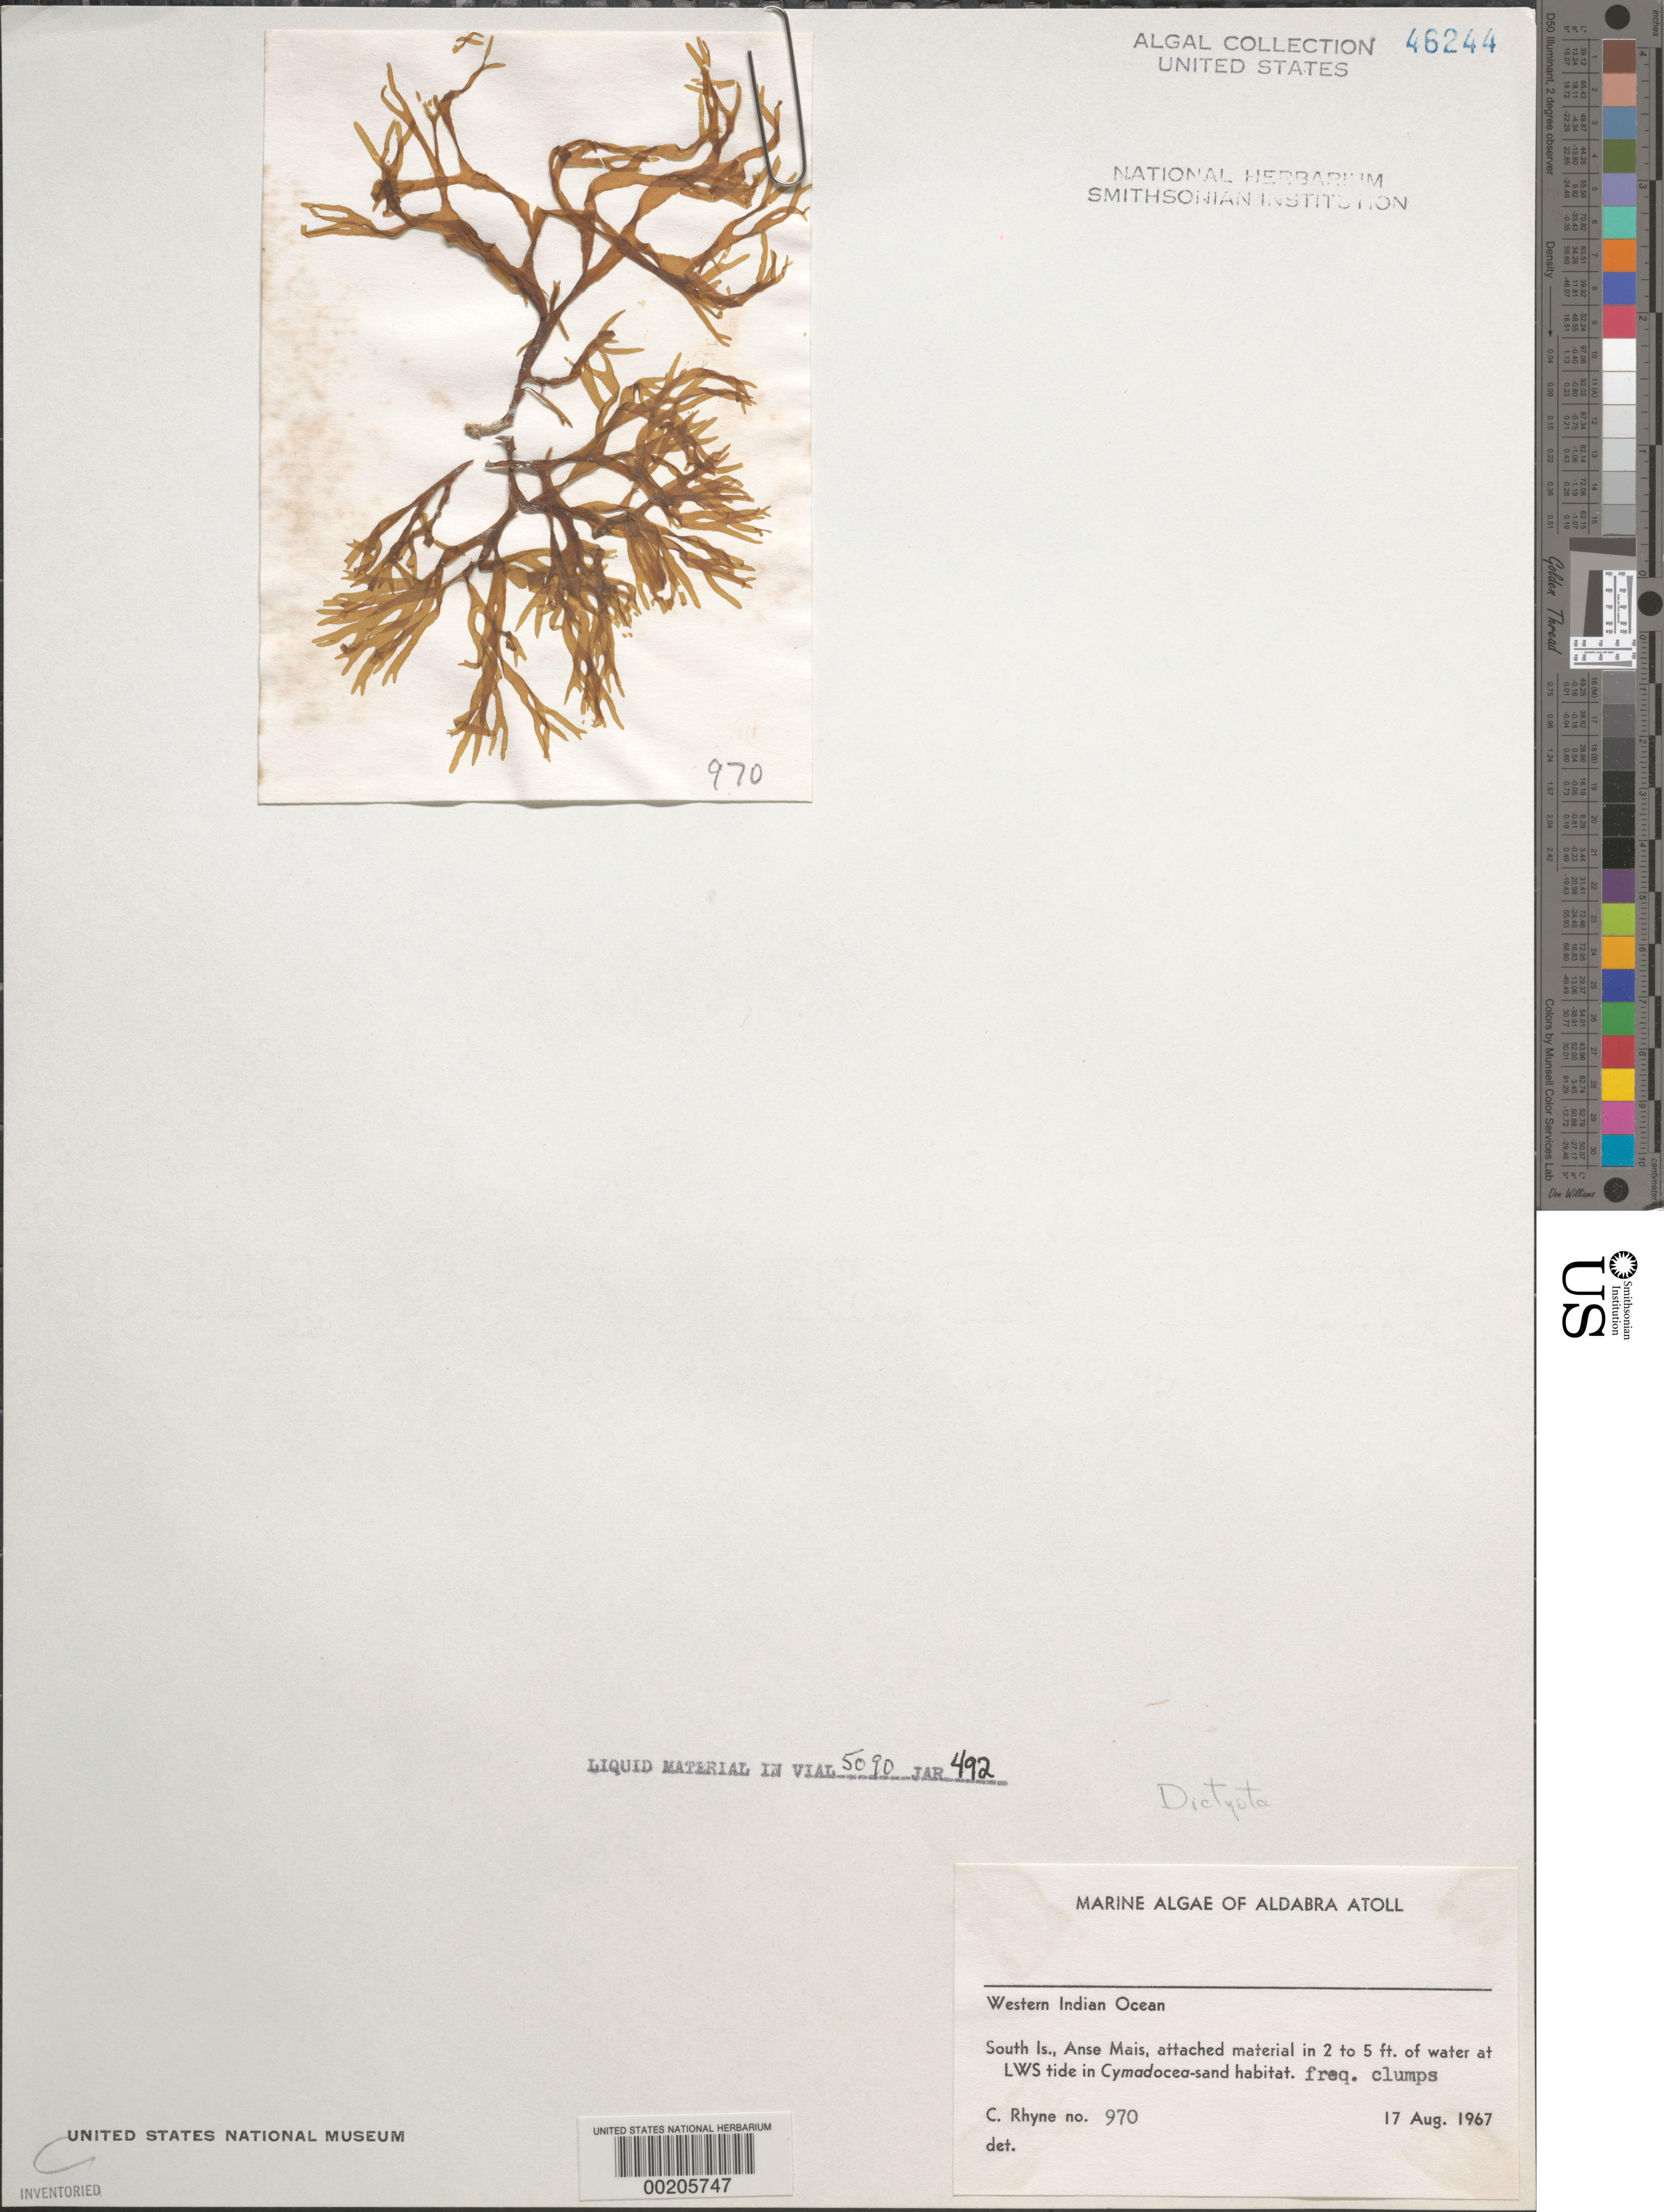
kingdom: Chromista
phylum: Ochrophyta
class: Phaeophyceae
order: Dictyotales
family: Dictyotaceae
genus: Dictyota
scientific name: Dictyota sp.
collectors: C. Rhyne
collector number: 970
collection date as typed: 17 Aug 1967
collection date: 1967-08-17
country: Seychelles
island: Aldabra Atoll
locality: South Islet, Anse Mais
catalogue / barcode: US 46244